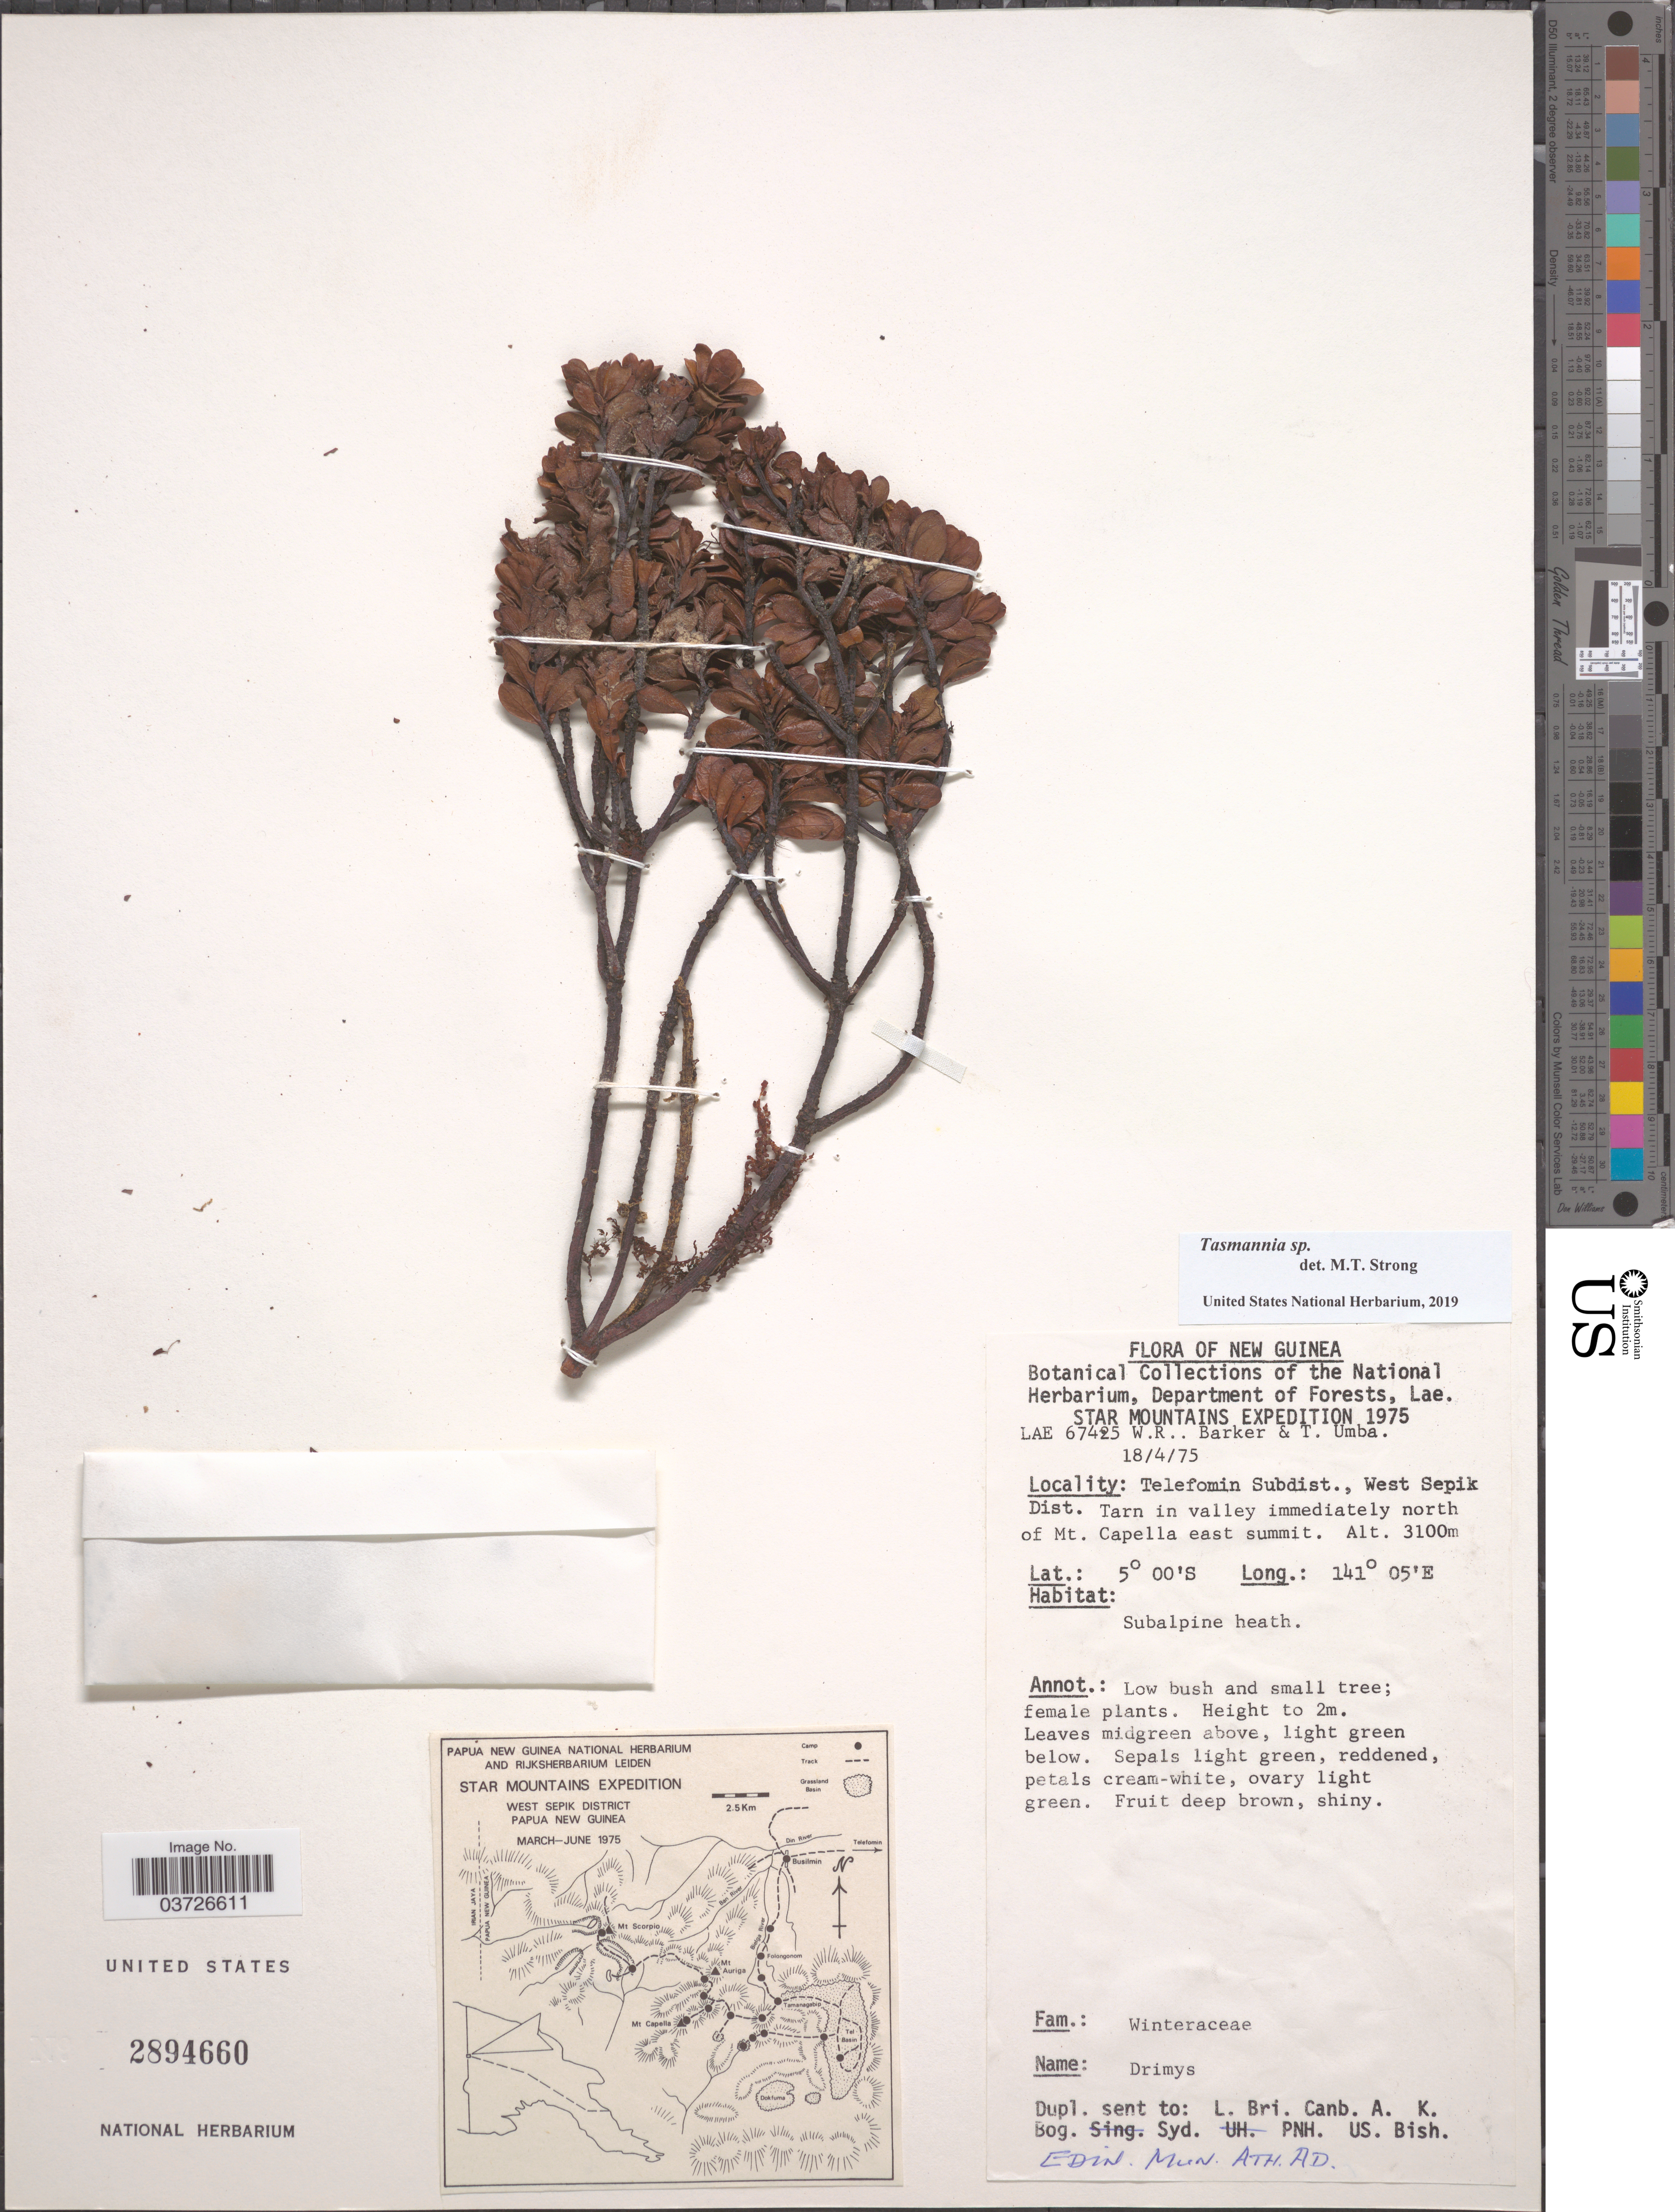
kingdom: Plantae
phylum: Tracheophyta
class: Magnoliopsida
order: Canellales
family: Winteraceae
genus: Tasmannia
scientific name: Tasmannia sp.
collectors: W. R. Barker & T. Umba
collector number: LAE67425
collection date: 1975-04-18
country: Papua New Guinea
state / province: Sandaun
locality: New Guinea. Telefomin Subdist., West Sepik Dist. Tarn in valley immediately north of Mt. Capella east summit.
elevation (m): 3100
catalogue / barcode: US 2894660